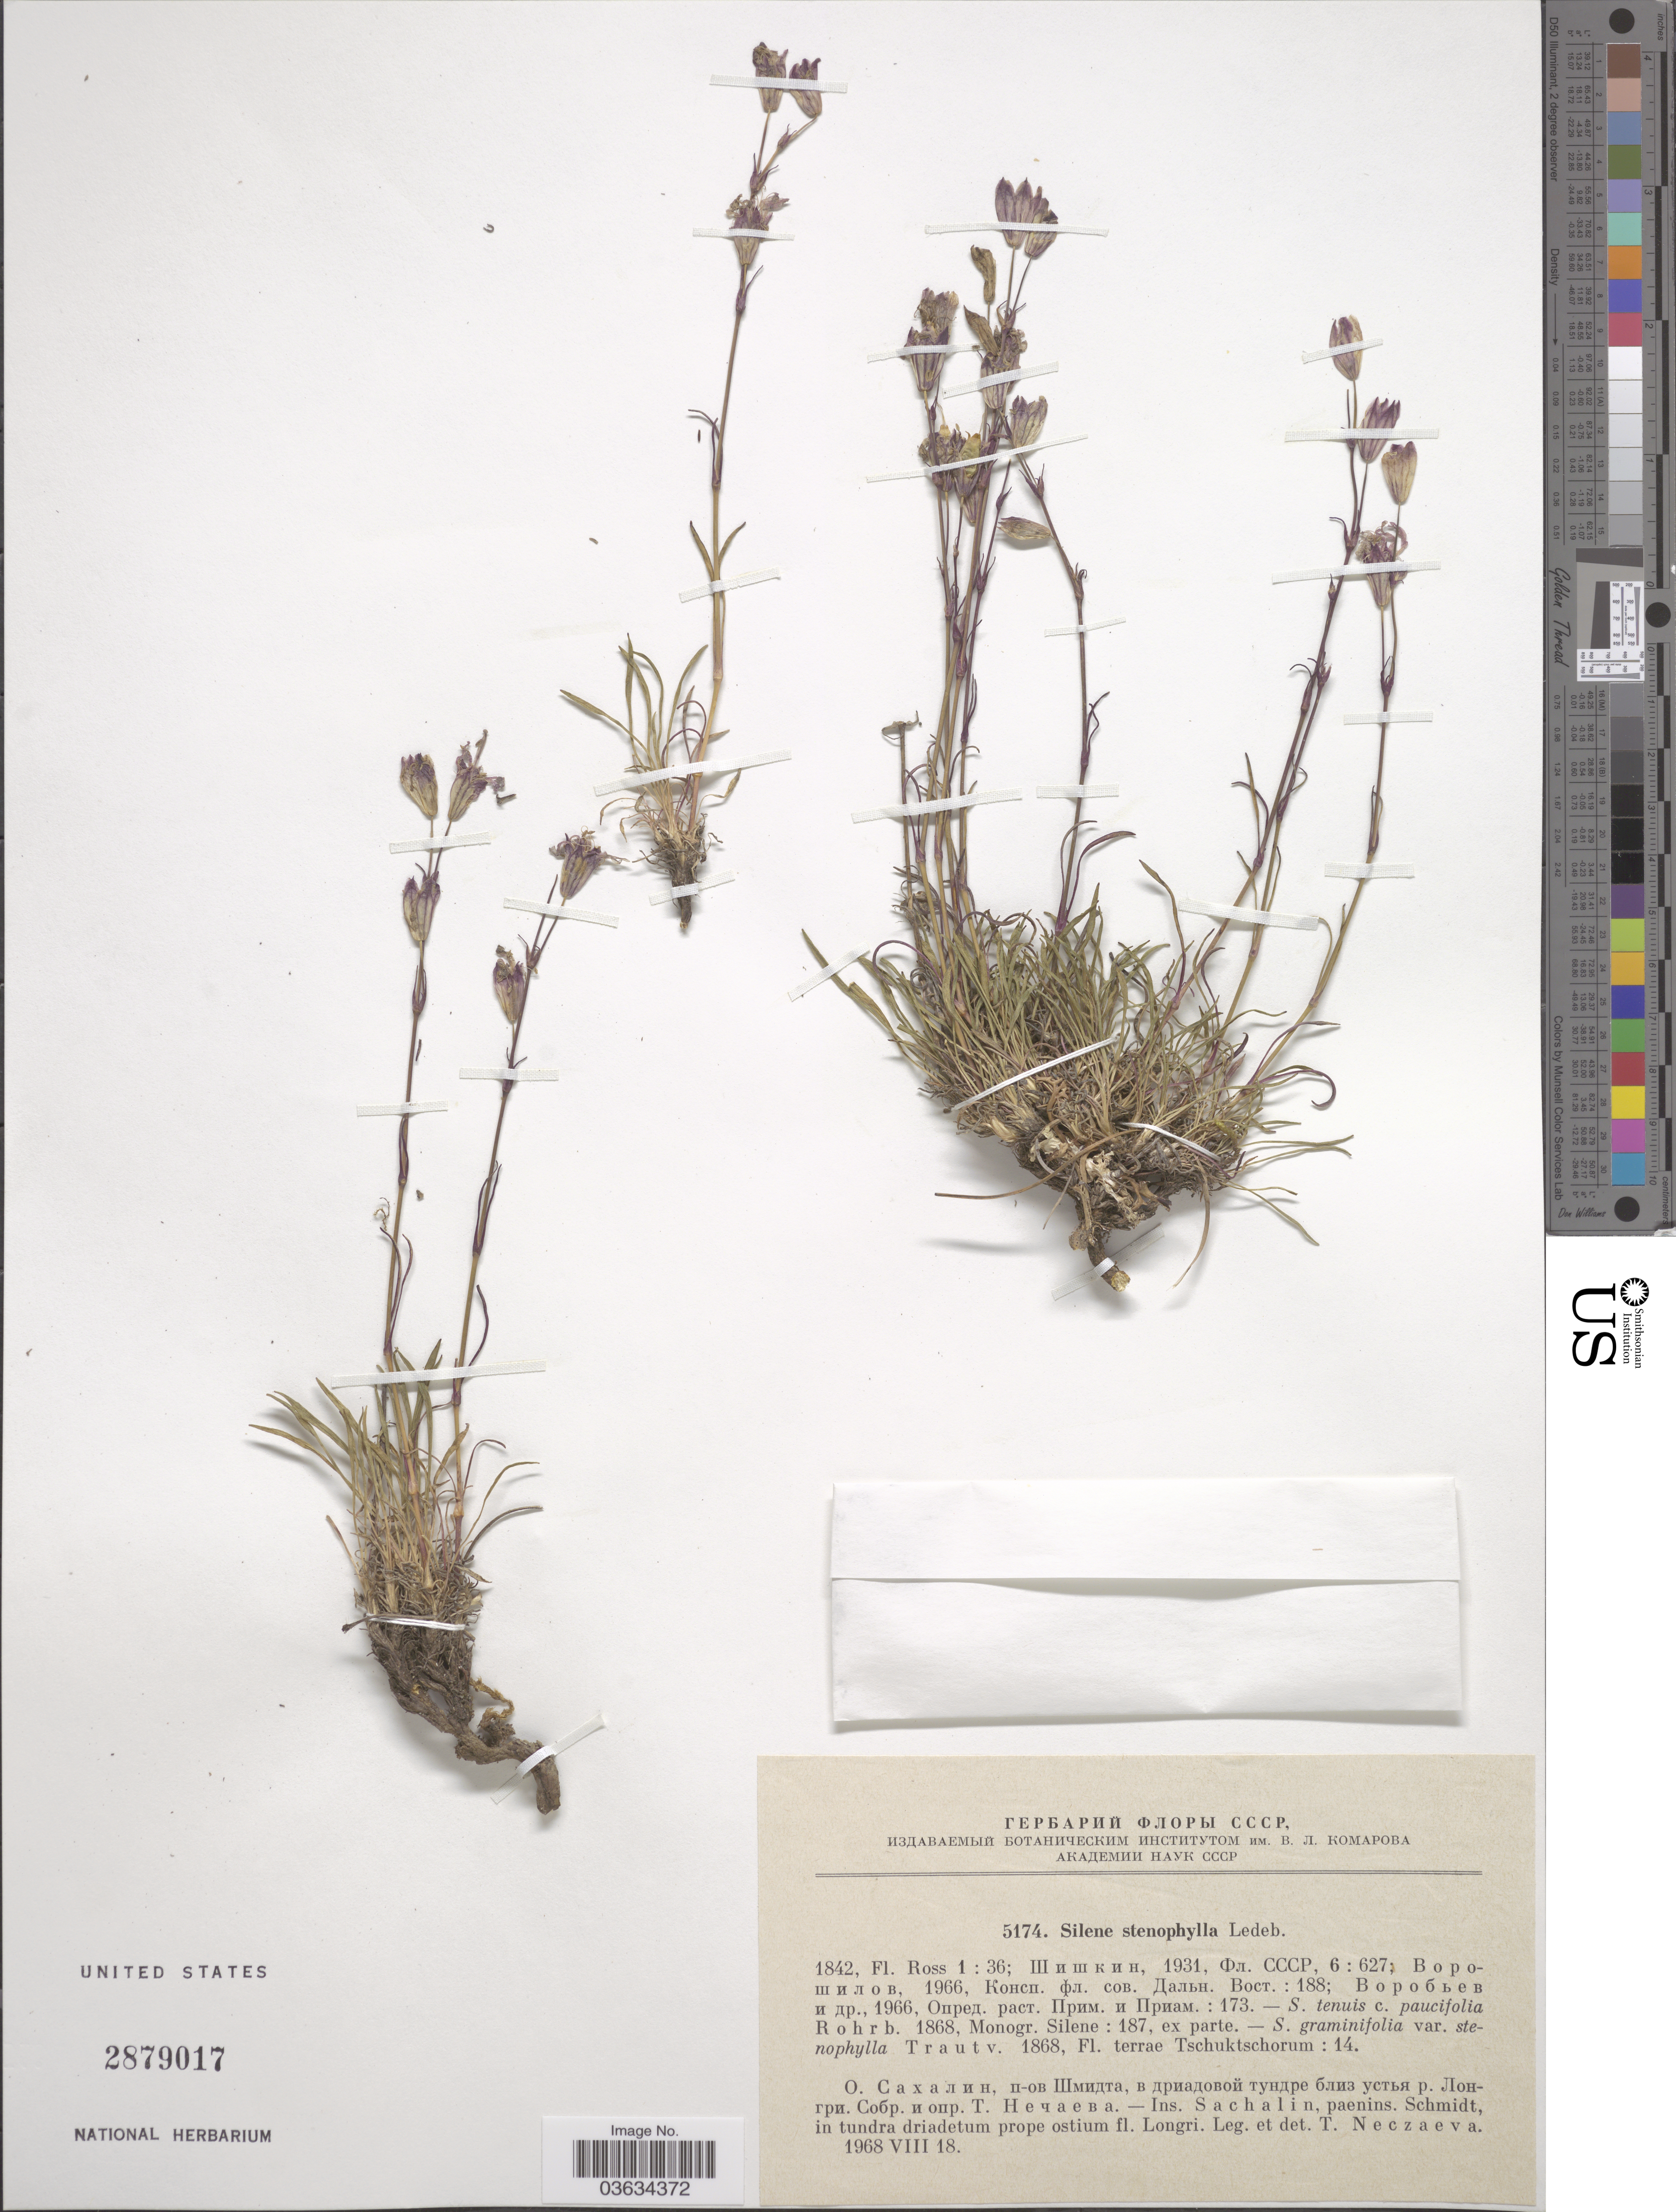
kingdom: Plantae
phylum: Tracheophyta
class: Magnoliopsida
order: Caryophyllales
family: Caryophyllaceae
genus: Silene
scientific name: Silene stenophylla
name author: Ledeb.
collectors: T. Neczaeva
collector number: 5174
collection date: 1968-08-18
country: Russian Federation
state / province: Sakhalin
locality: Ins. Sachalin, paenins. Schmidt, in tundra driadetum prope ostium fl. Longri.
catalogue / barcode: US 2879017